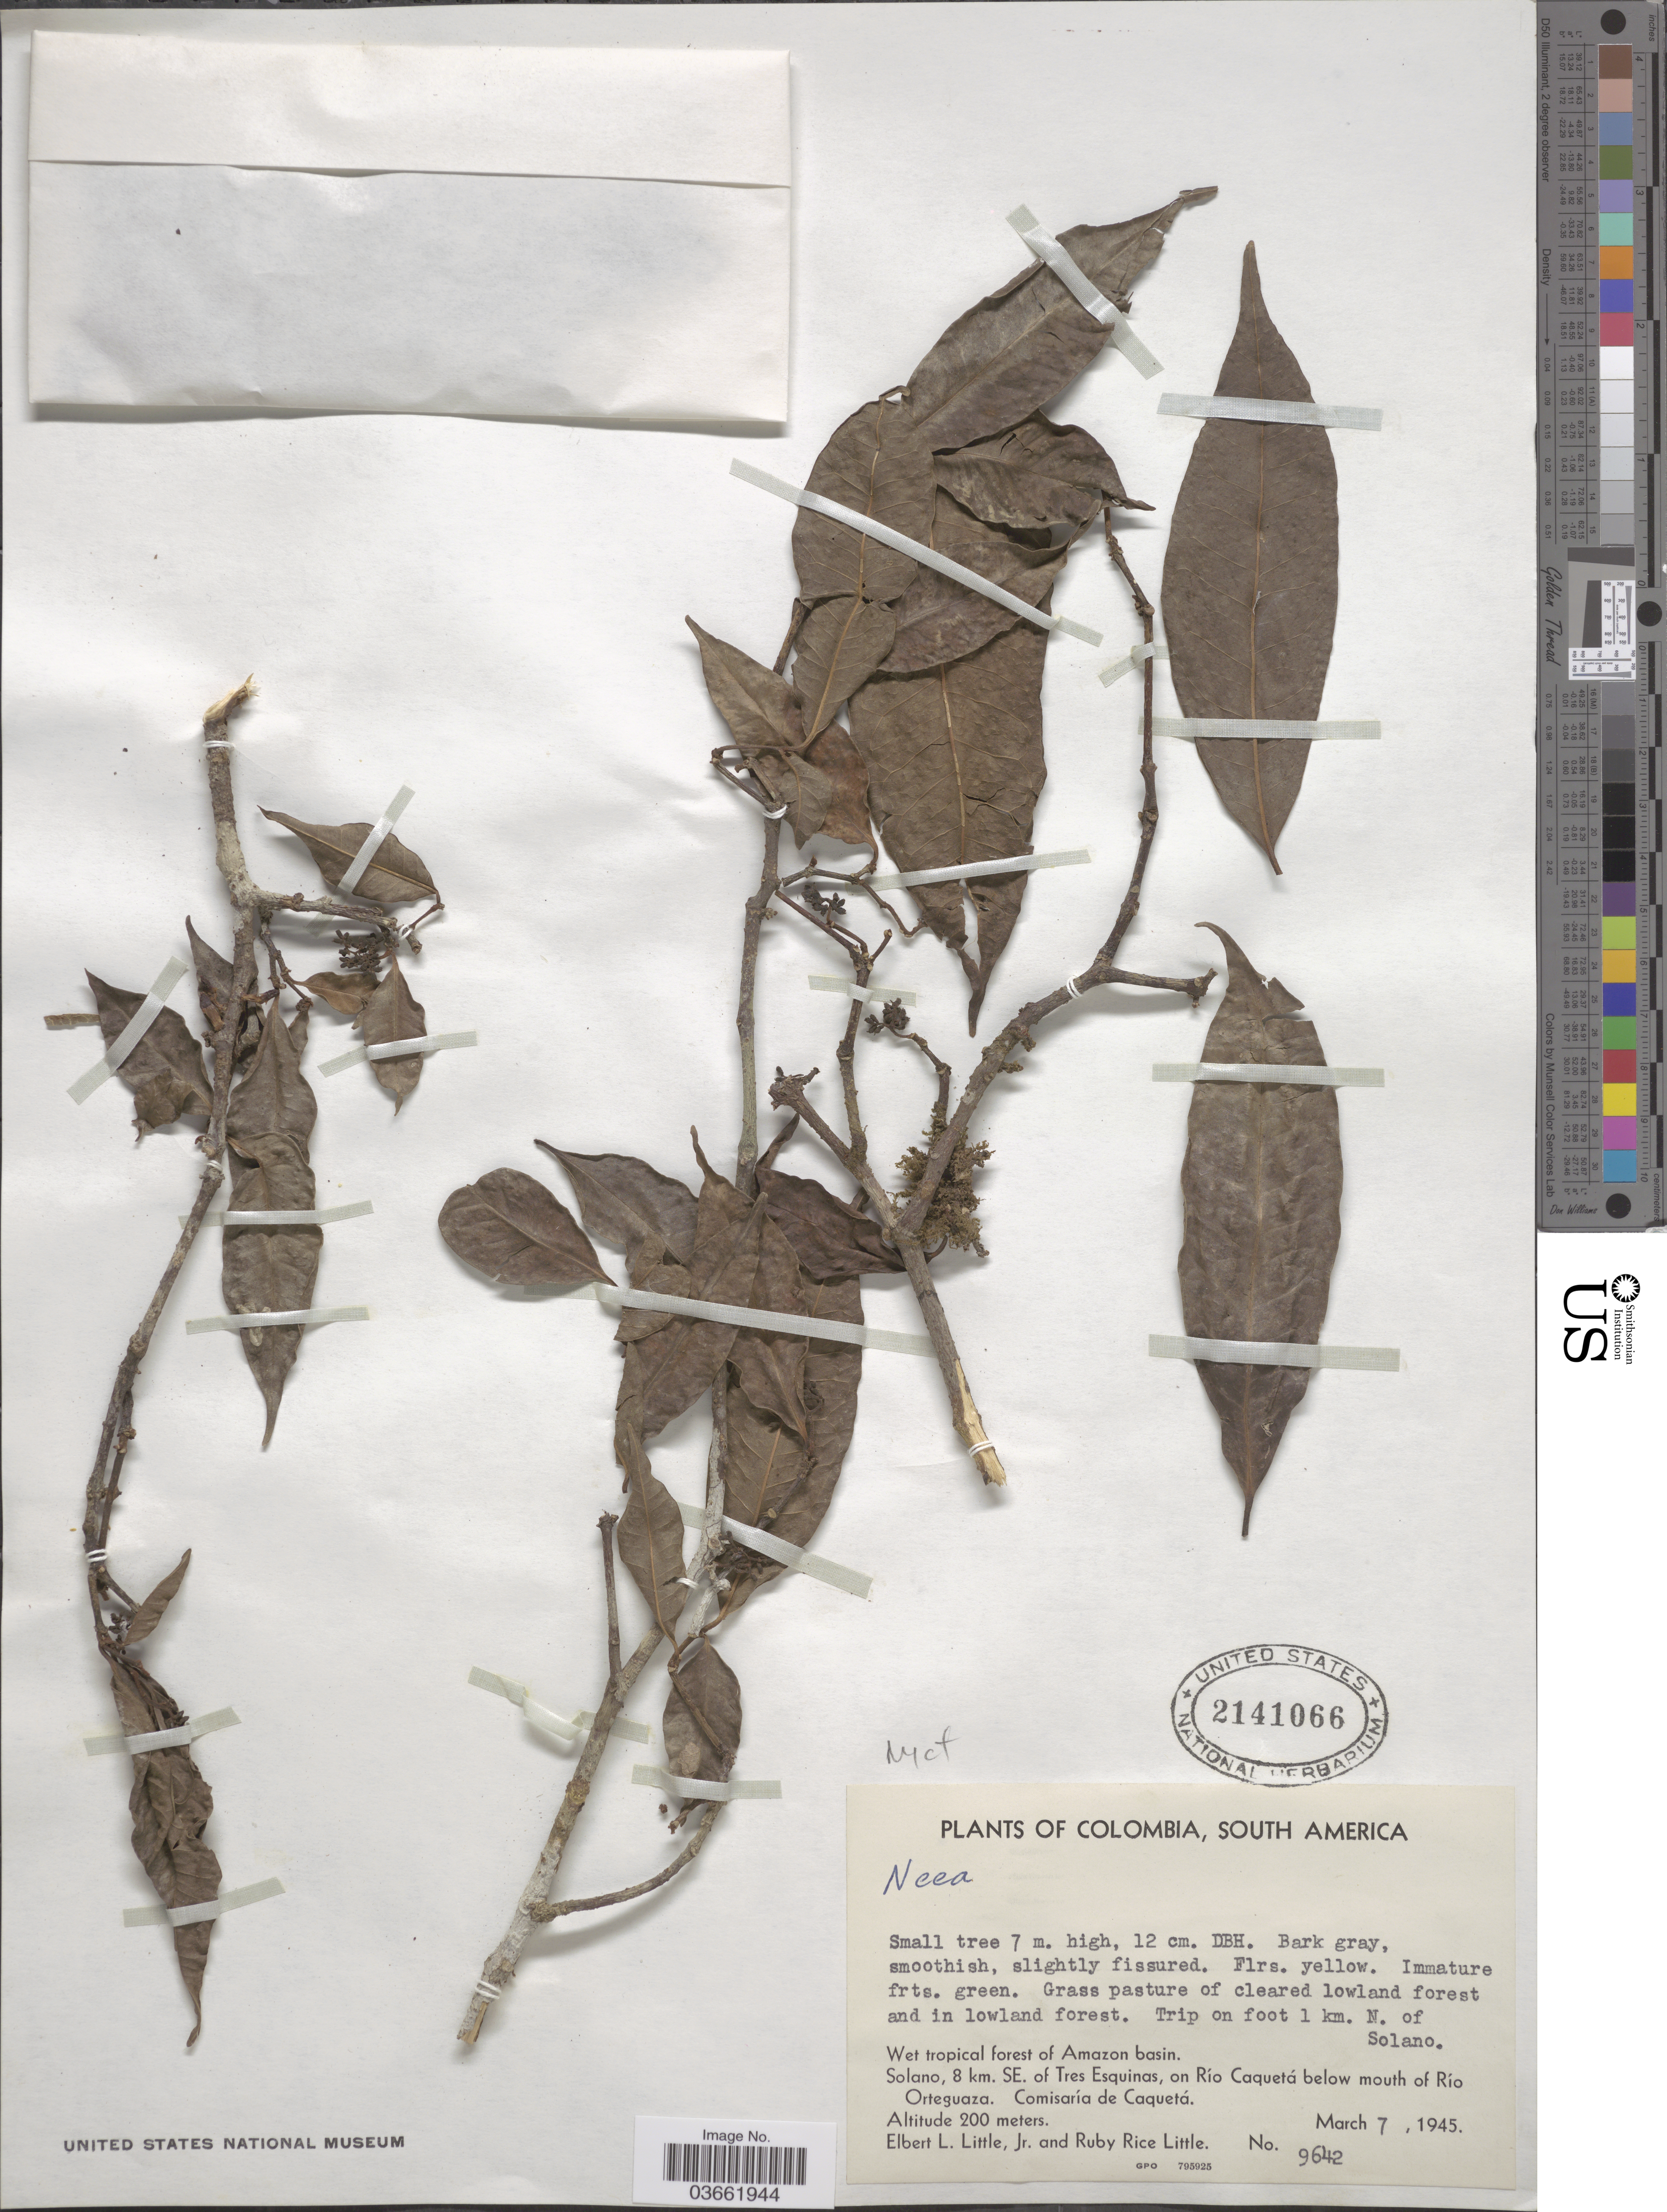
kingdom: Plantae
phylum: Tracheophyta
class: Magnoliopsida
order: Caryophyllales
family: Nyctaginaceae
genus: Neea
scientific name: Neea sp.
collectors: E. L. Little & R. R. Little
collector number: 9642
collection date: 1945-03-07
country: Colombia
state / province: Caquetá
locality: Wet tropical forest of Amazon basin. Solano, 8 km. SE. of Tres Esquinas, on Río Caquetá below mouth of Río Orteguaza. Comisaría de Caquetá.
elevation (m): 200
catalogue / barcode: US 2141066